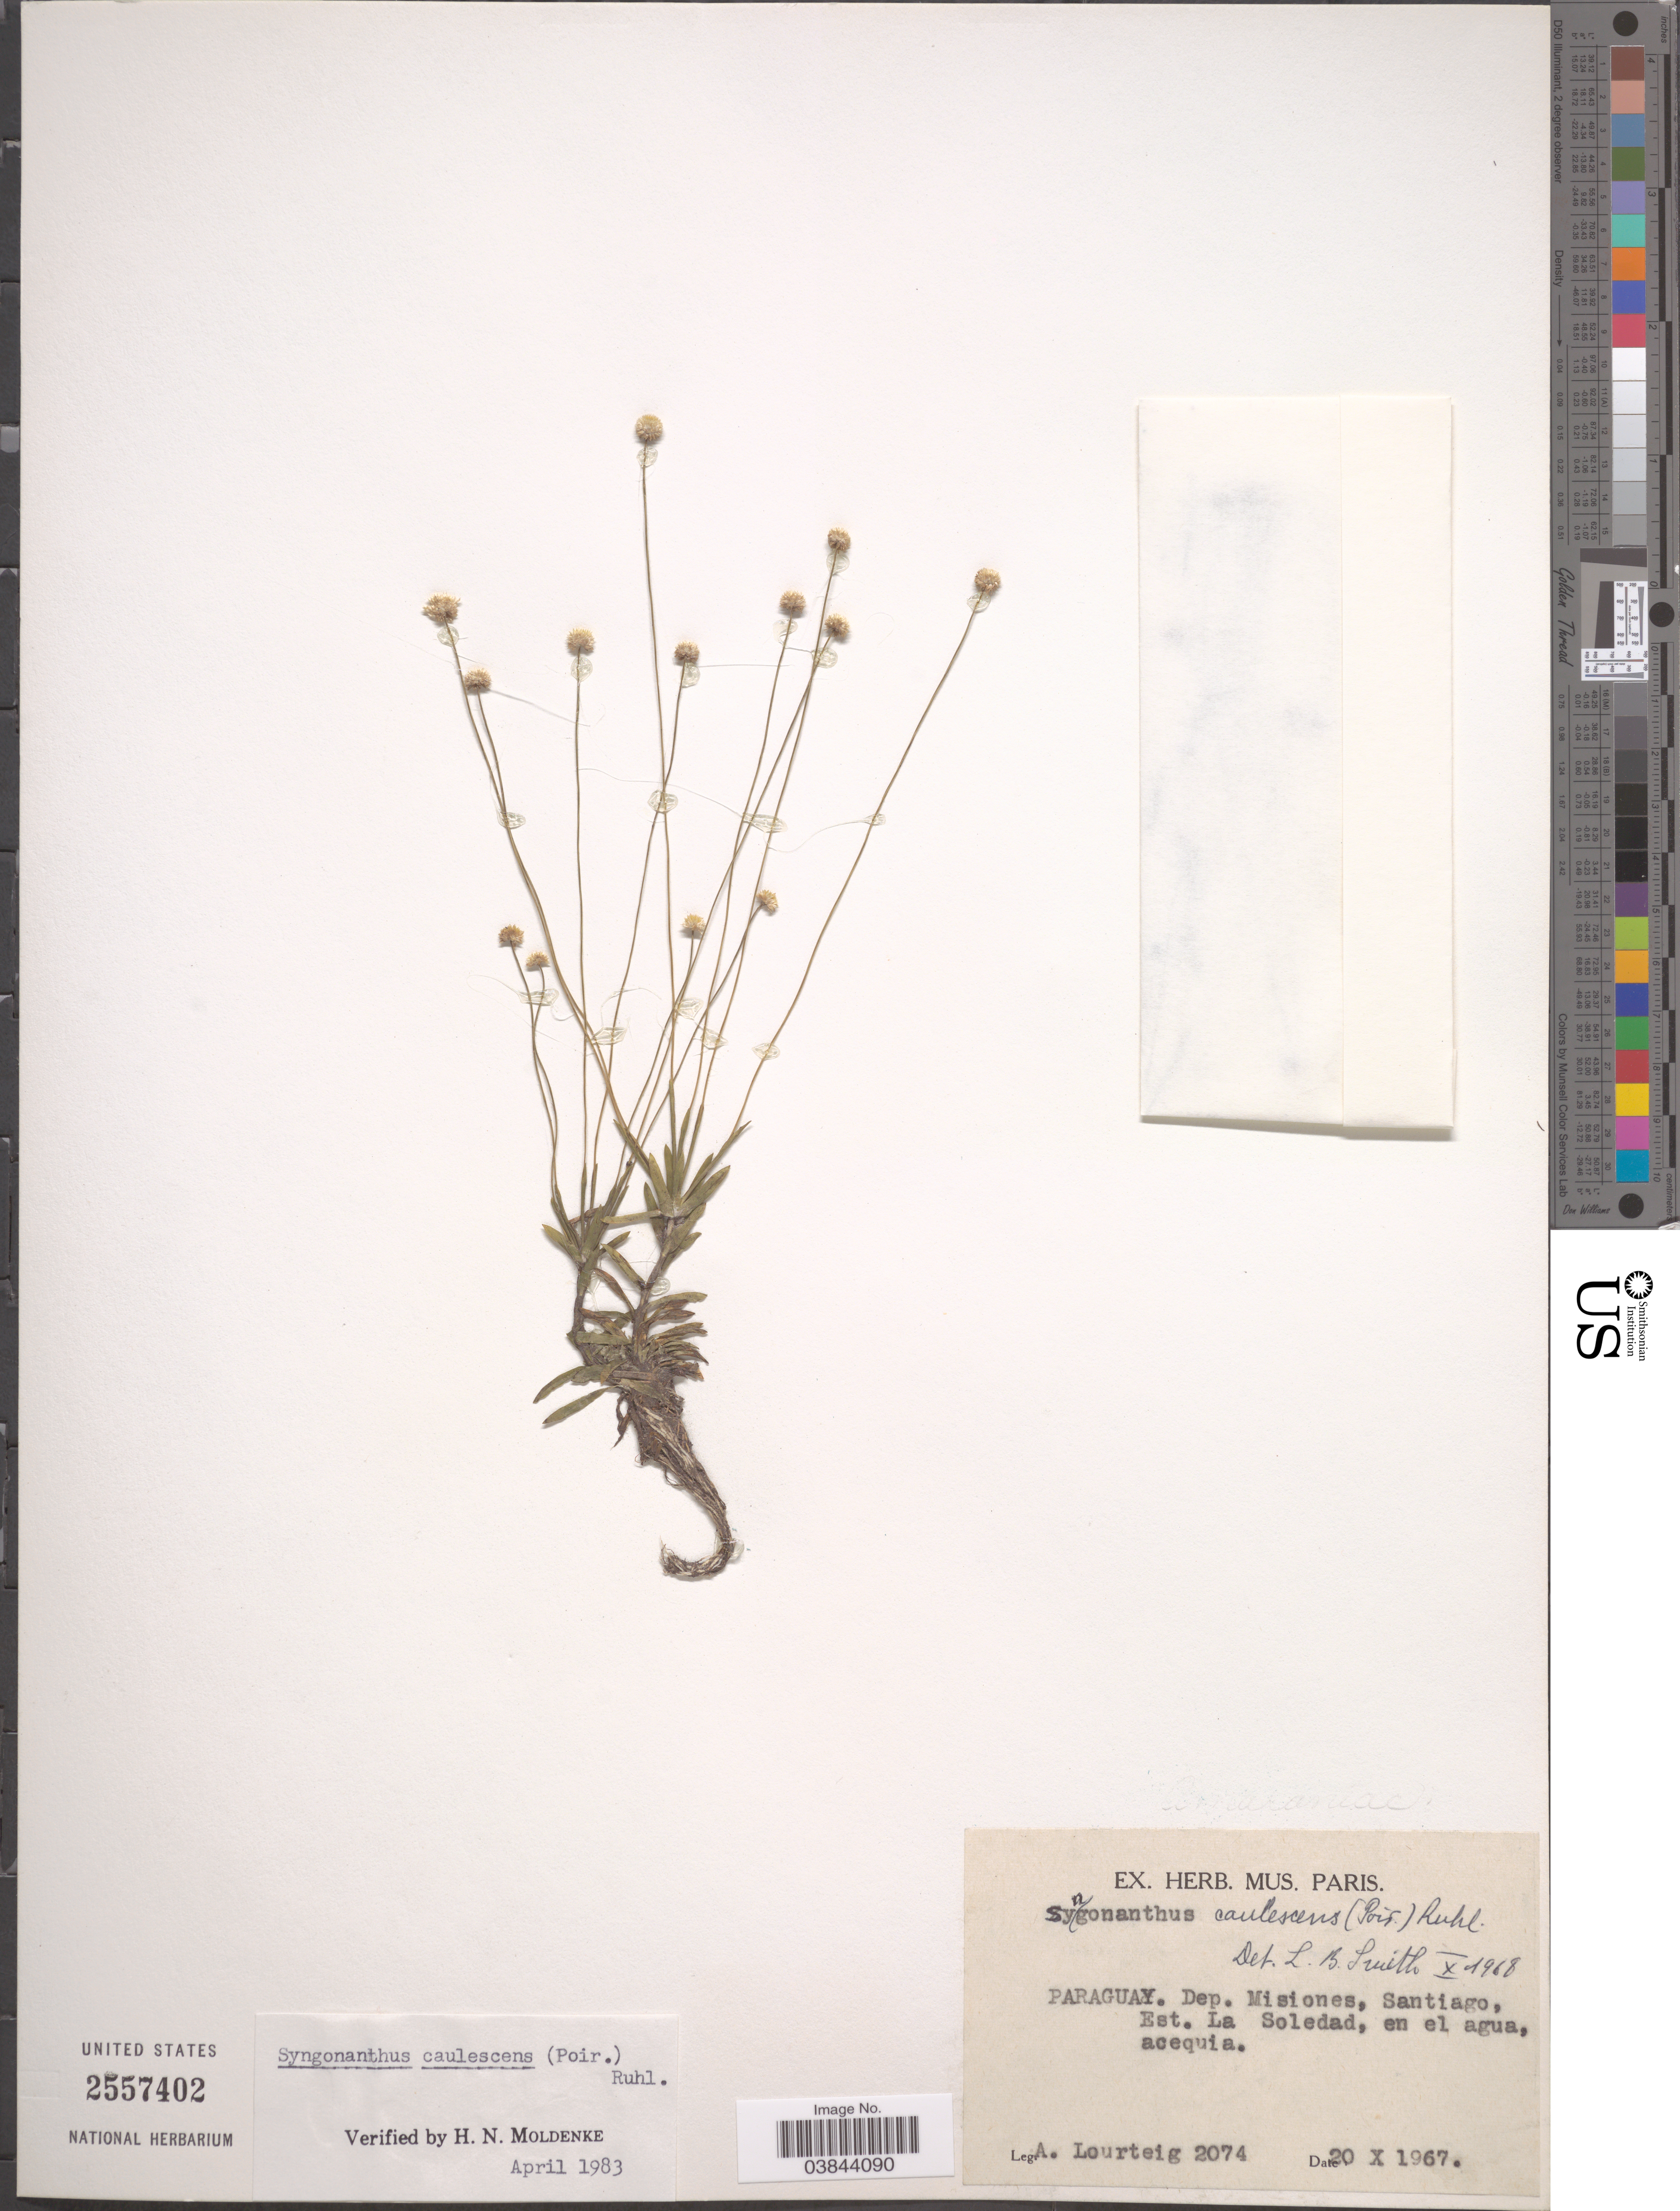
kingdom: Plantae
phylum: Tracheophyta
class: Liliopsida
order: Poales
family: Eriocaulaceae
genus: Syngonanthus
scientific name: Syngonanthus caulescens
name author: (Poir.) Ruhland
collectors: A. Lourteig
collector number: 2074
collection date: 1967-10-20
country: Paraguay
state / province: Misiones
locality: Dep. Misiones, Santiago, Est. La Soledad.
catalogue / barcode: US 2557402